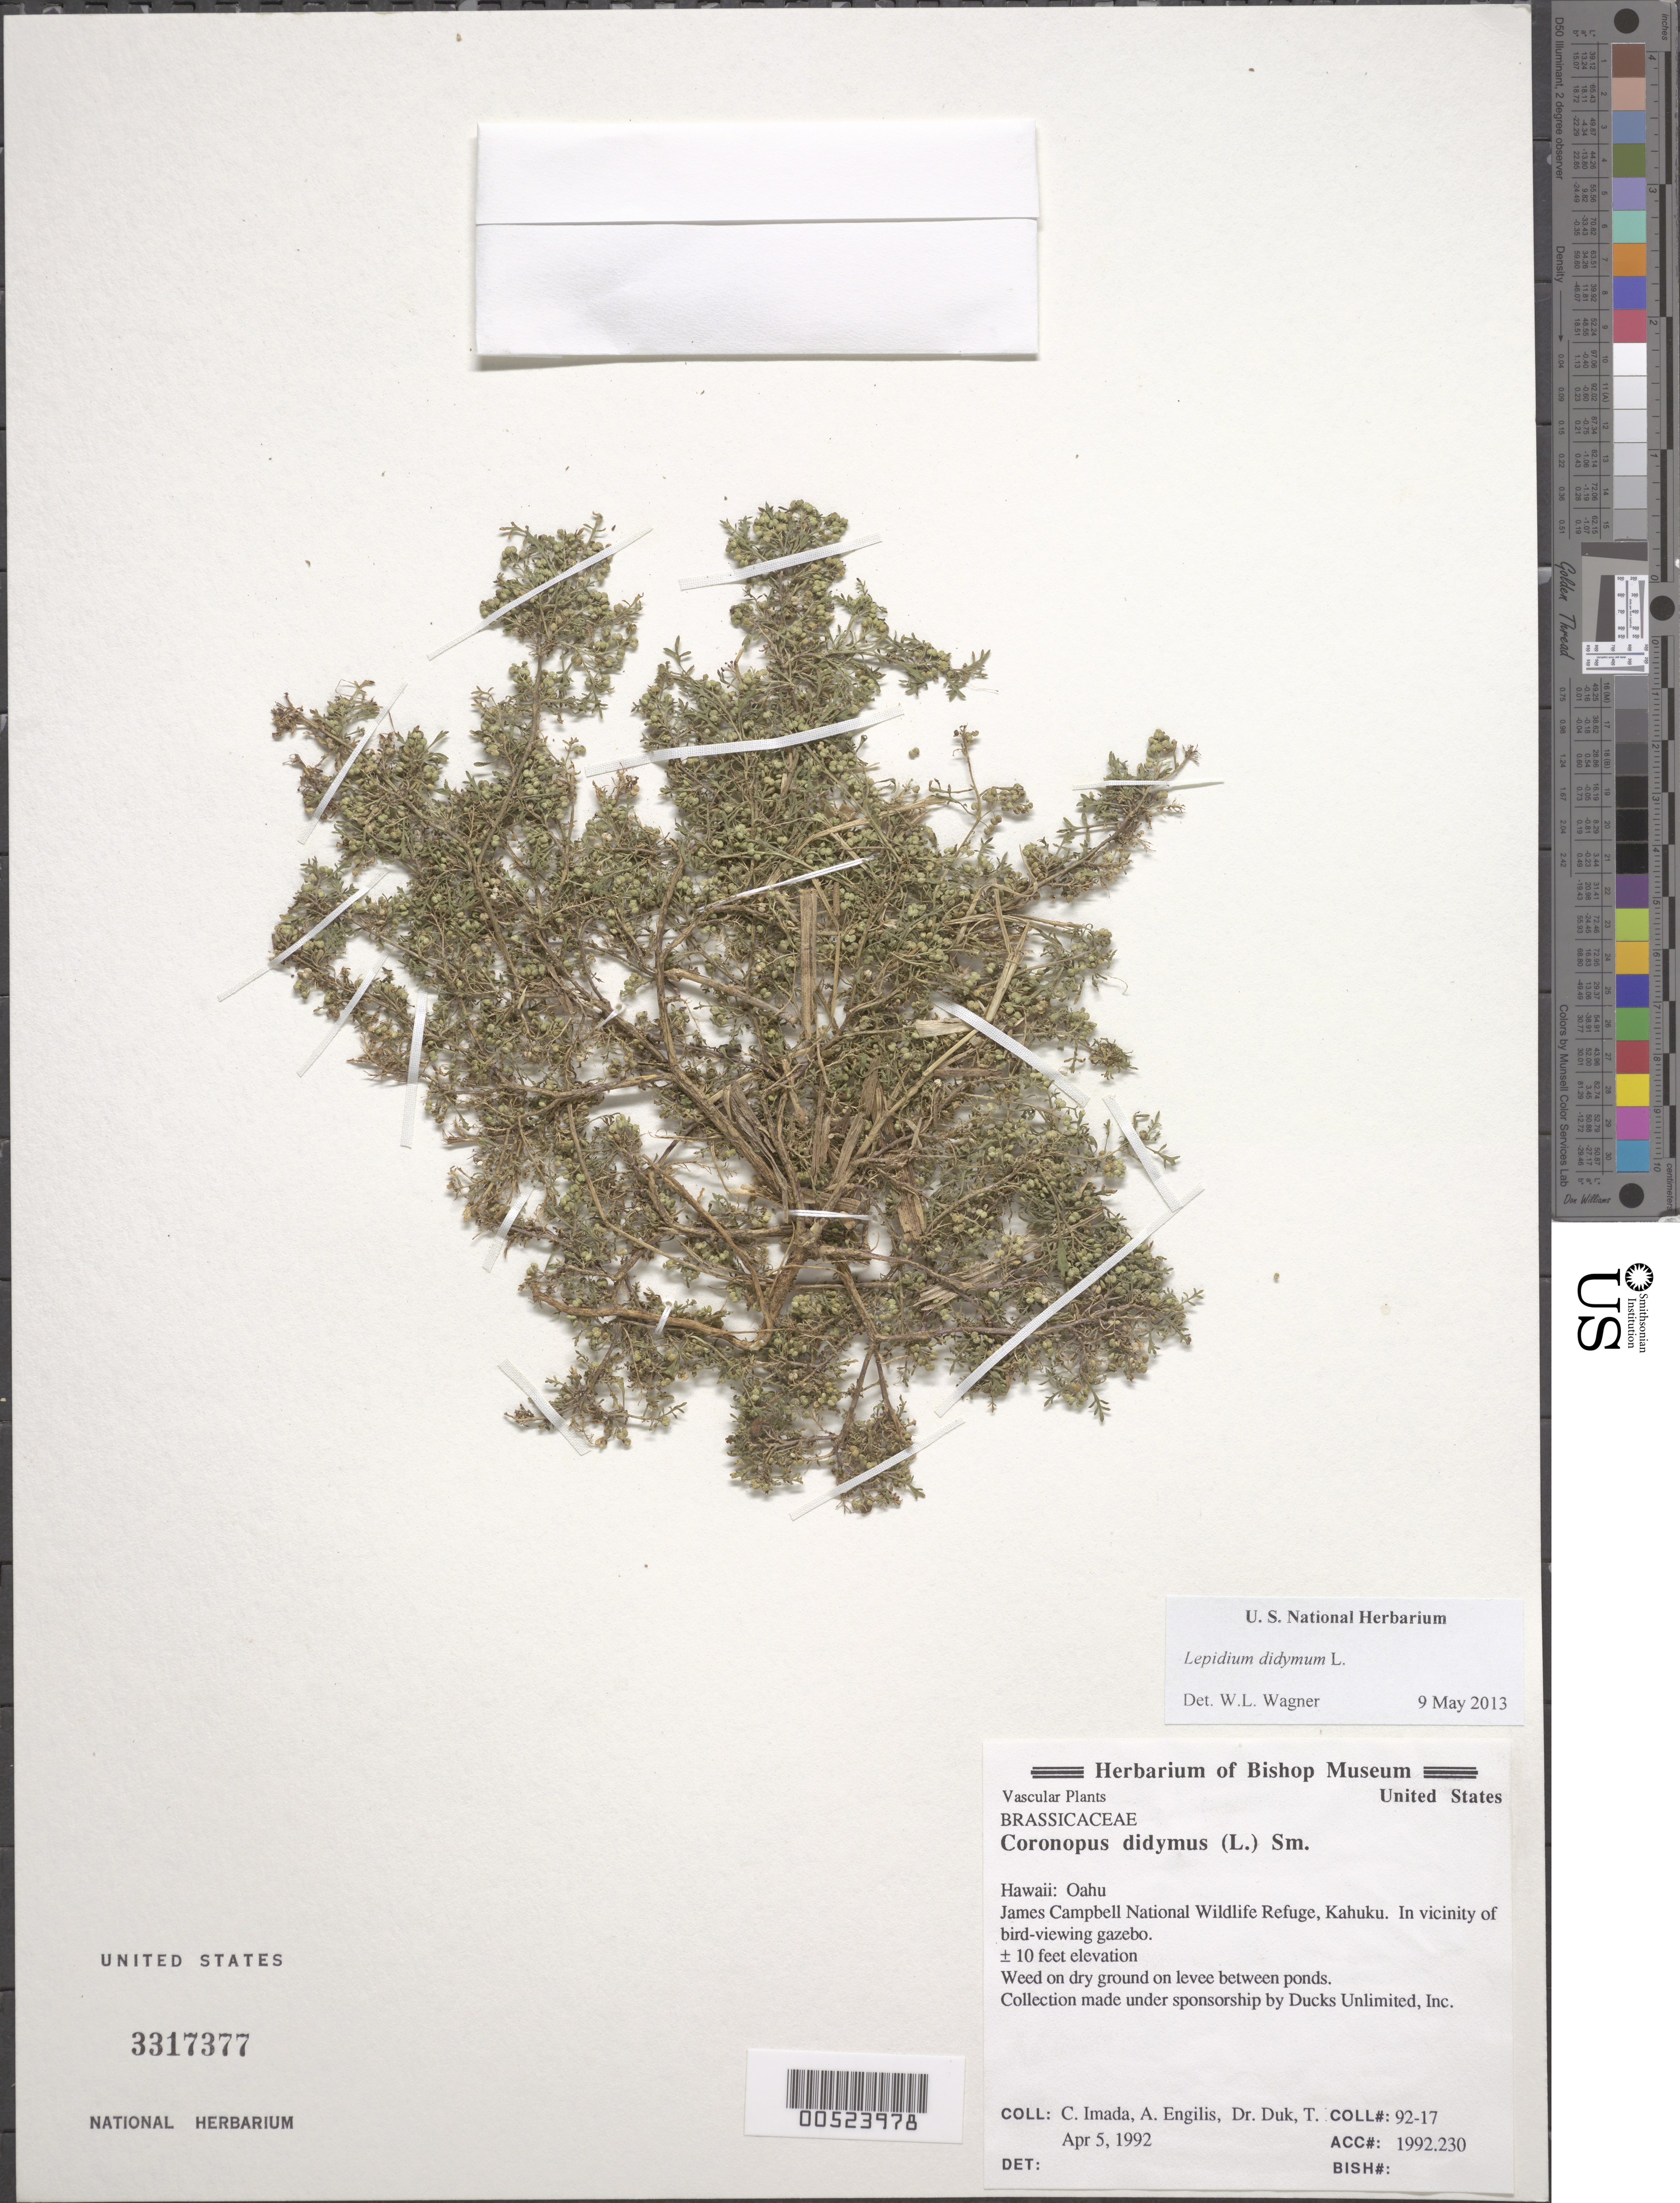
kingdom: Plantae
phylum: Tracheophyta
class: Magnoliopsida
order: Brassicales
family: Brassicaceae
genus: Lepidium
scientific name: Lepidium didymum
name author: L.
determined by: Wagner, W. L., (BOT), Smithsonian Institution - National Museum of Natural History (UNITED STATES)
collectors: C. Imada, A. Engilis & T. Duk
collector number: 92-17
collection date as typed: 5 Apr 1992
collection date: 1992-04-05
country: United States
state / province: Hawaii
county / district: Honolulu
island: Oahu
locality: James Campbell National Wildlife Refuge, Kahuku, in vicinity of bird-viewing gazebo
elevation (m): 3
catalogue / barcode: US 3317377